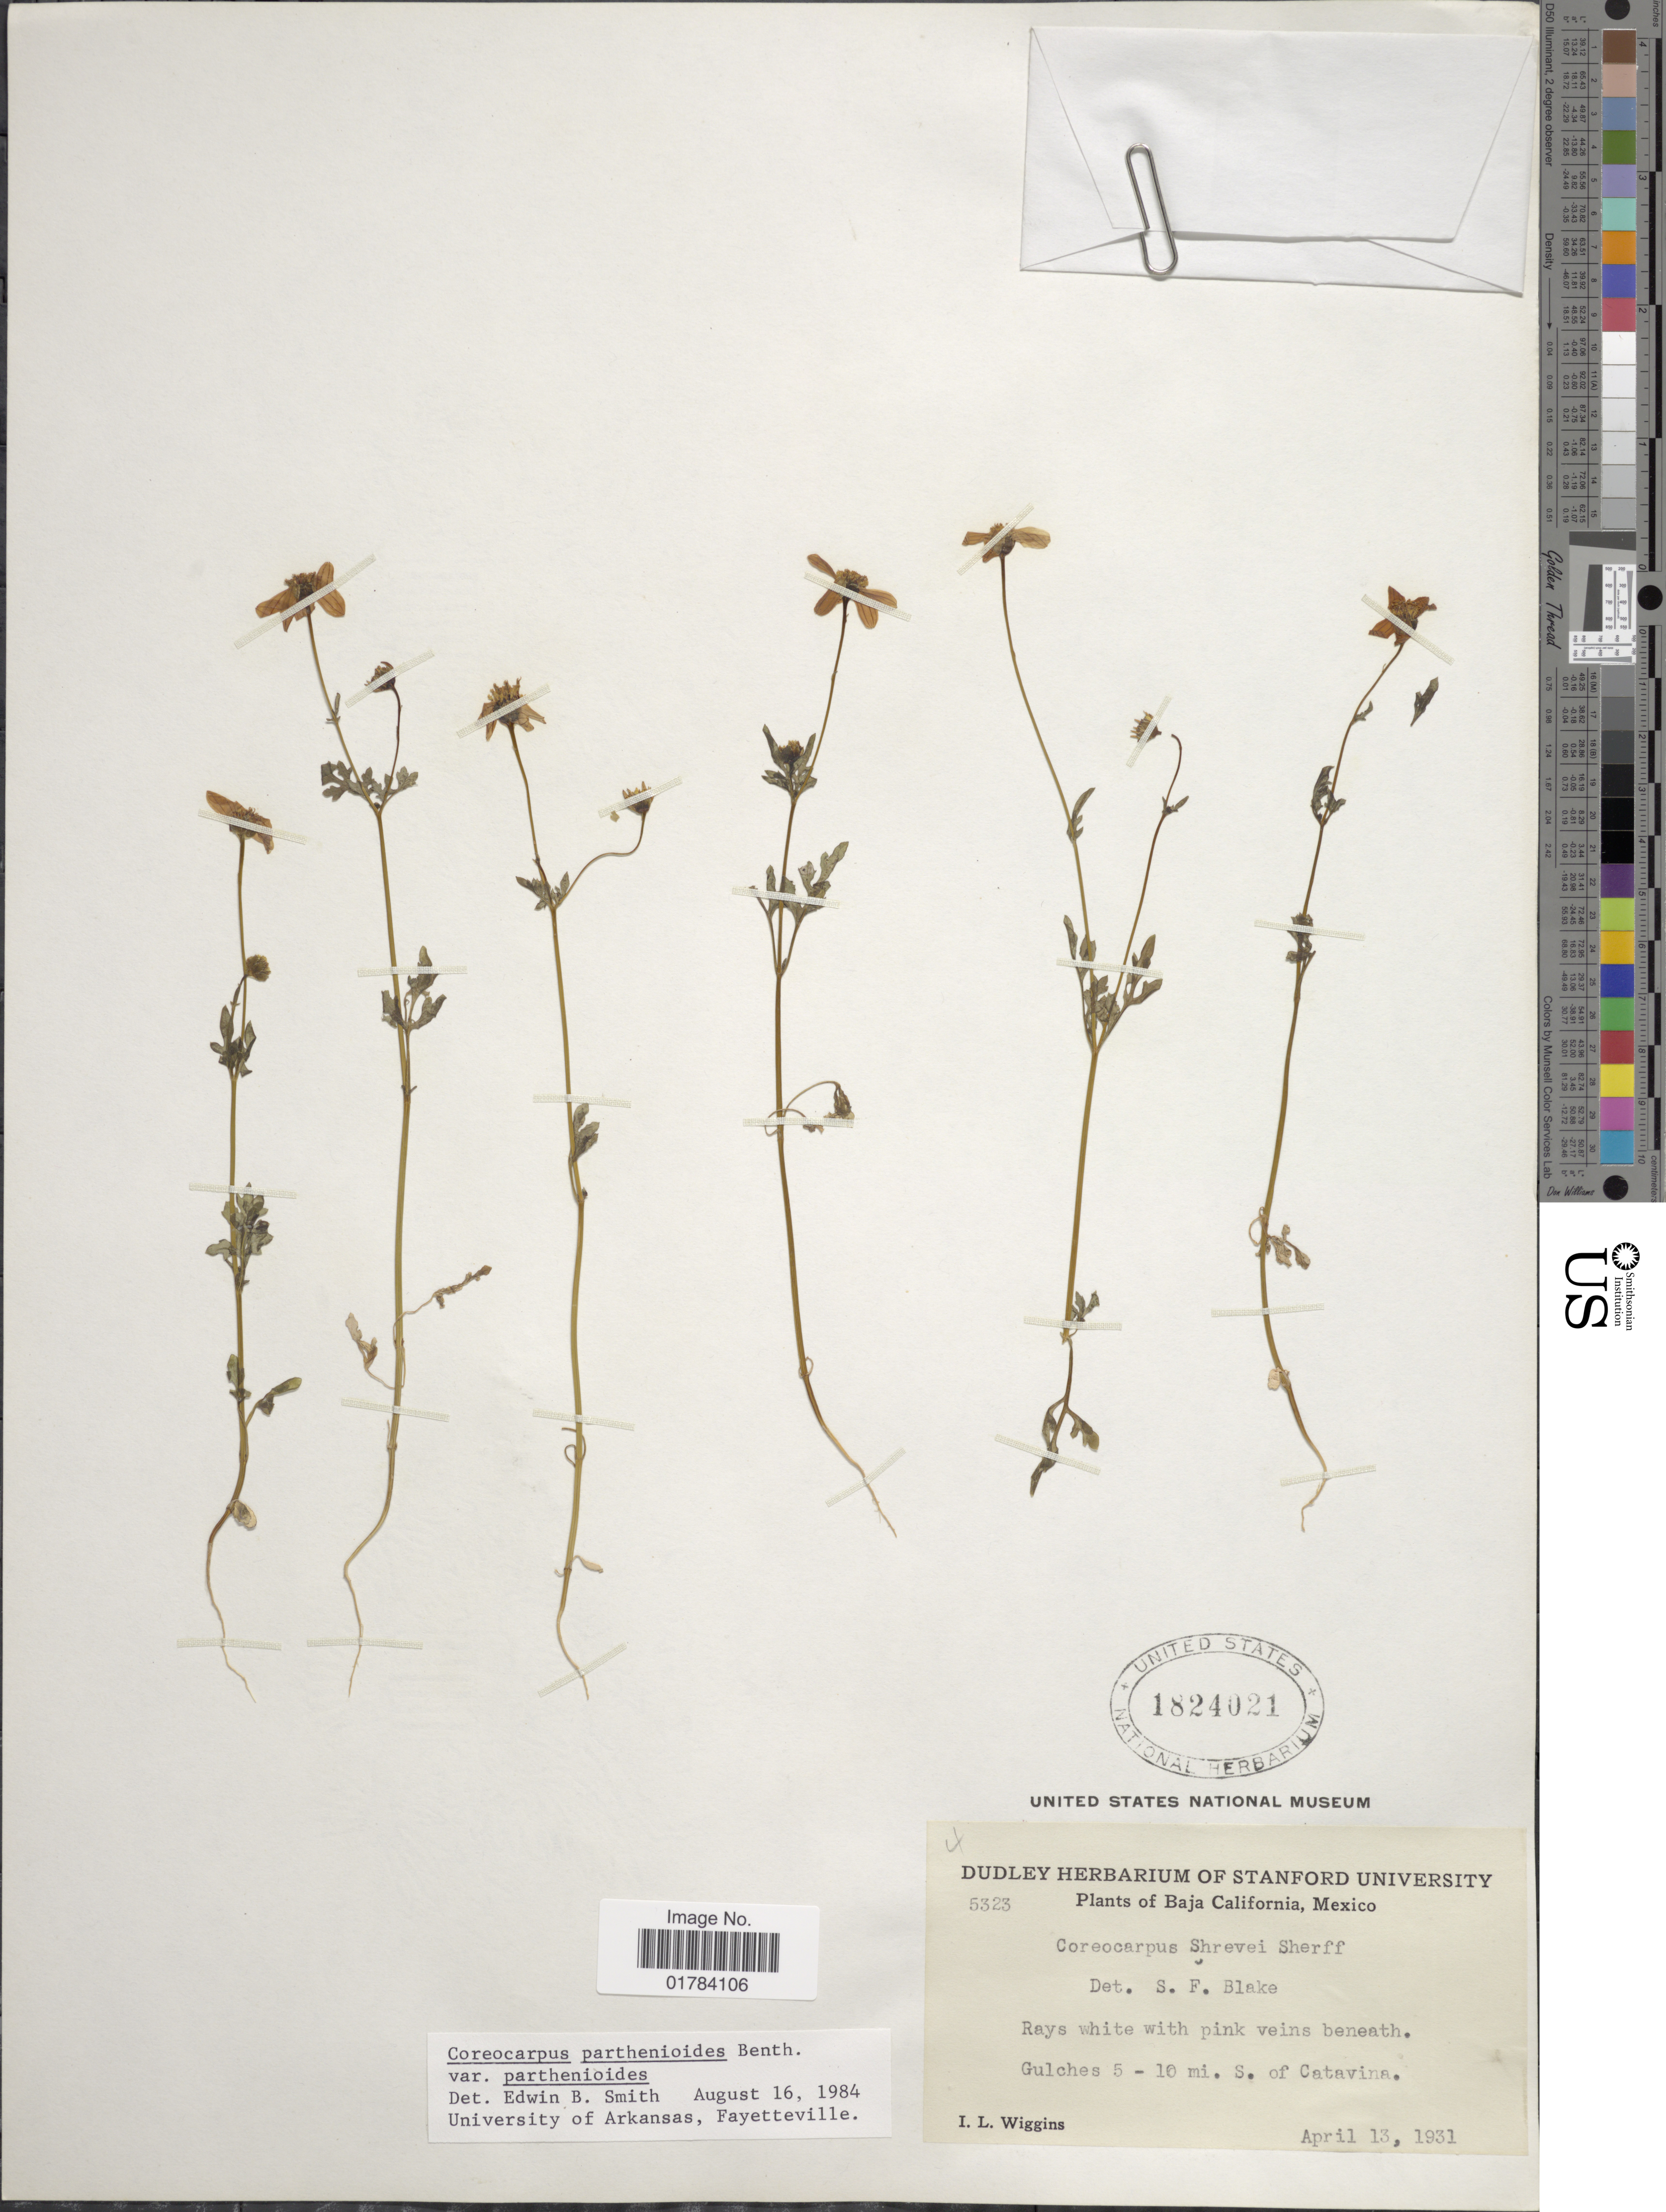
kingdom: Plantae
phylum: Tracheophyta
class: Magnoliopsida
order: Asterales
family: Asteraceae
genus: Coreocarpus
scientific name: Coreocarpus parthenioides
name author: Benth.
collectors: I. L. Wiggins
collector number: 5323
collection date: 1931-04-13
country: Mexico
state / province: Baja California Sur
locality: Gulches 5-1 mi S. of Catavina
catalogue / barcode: US 1824021